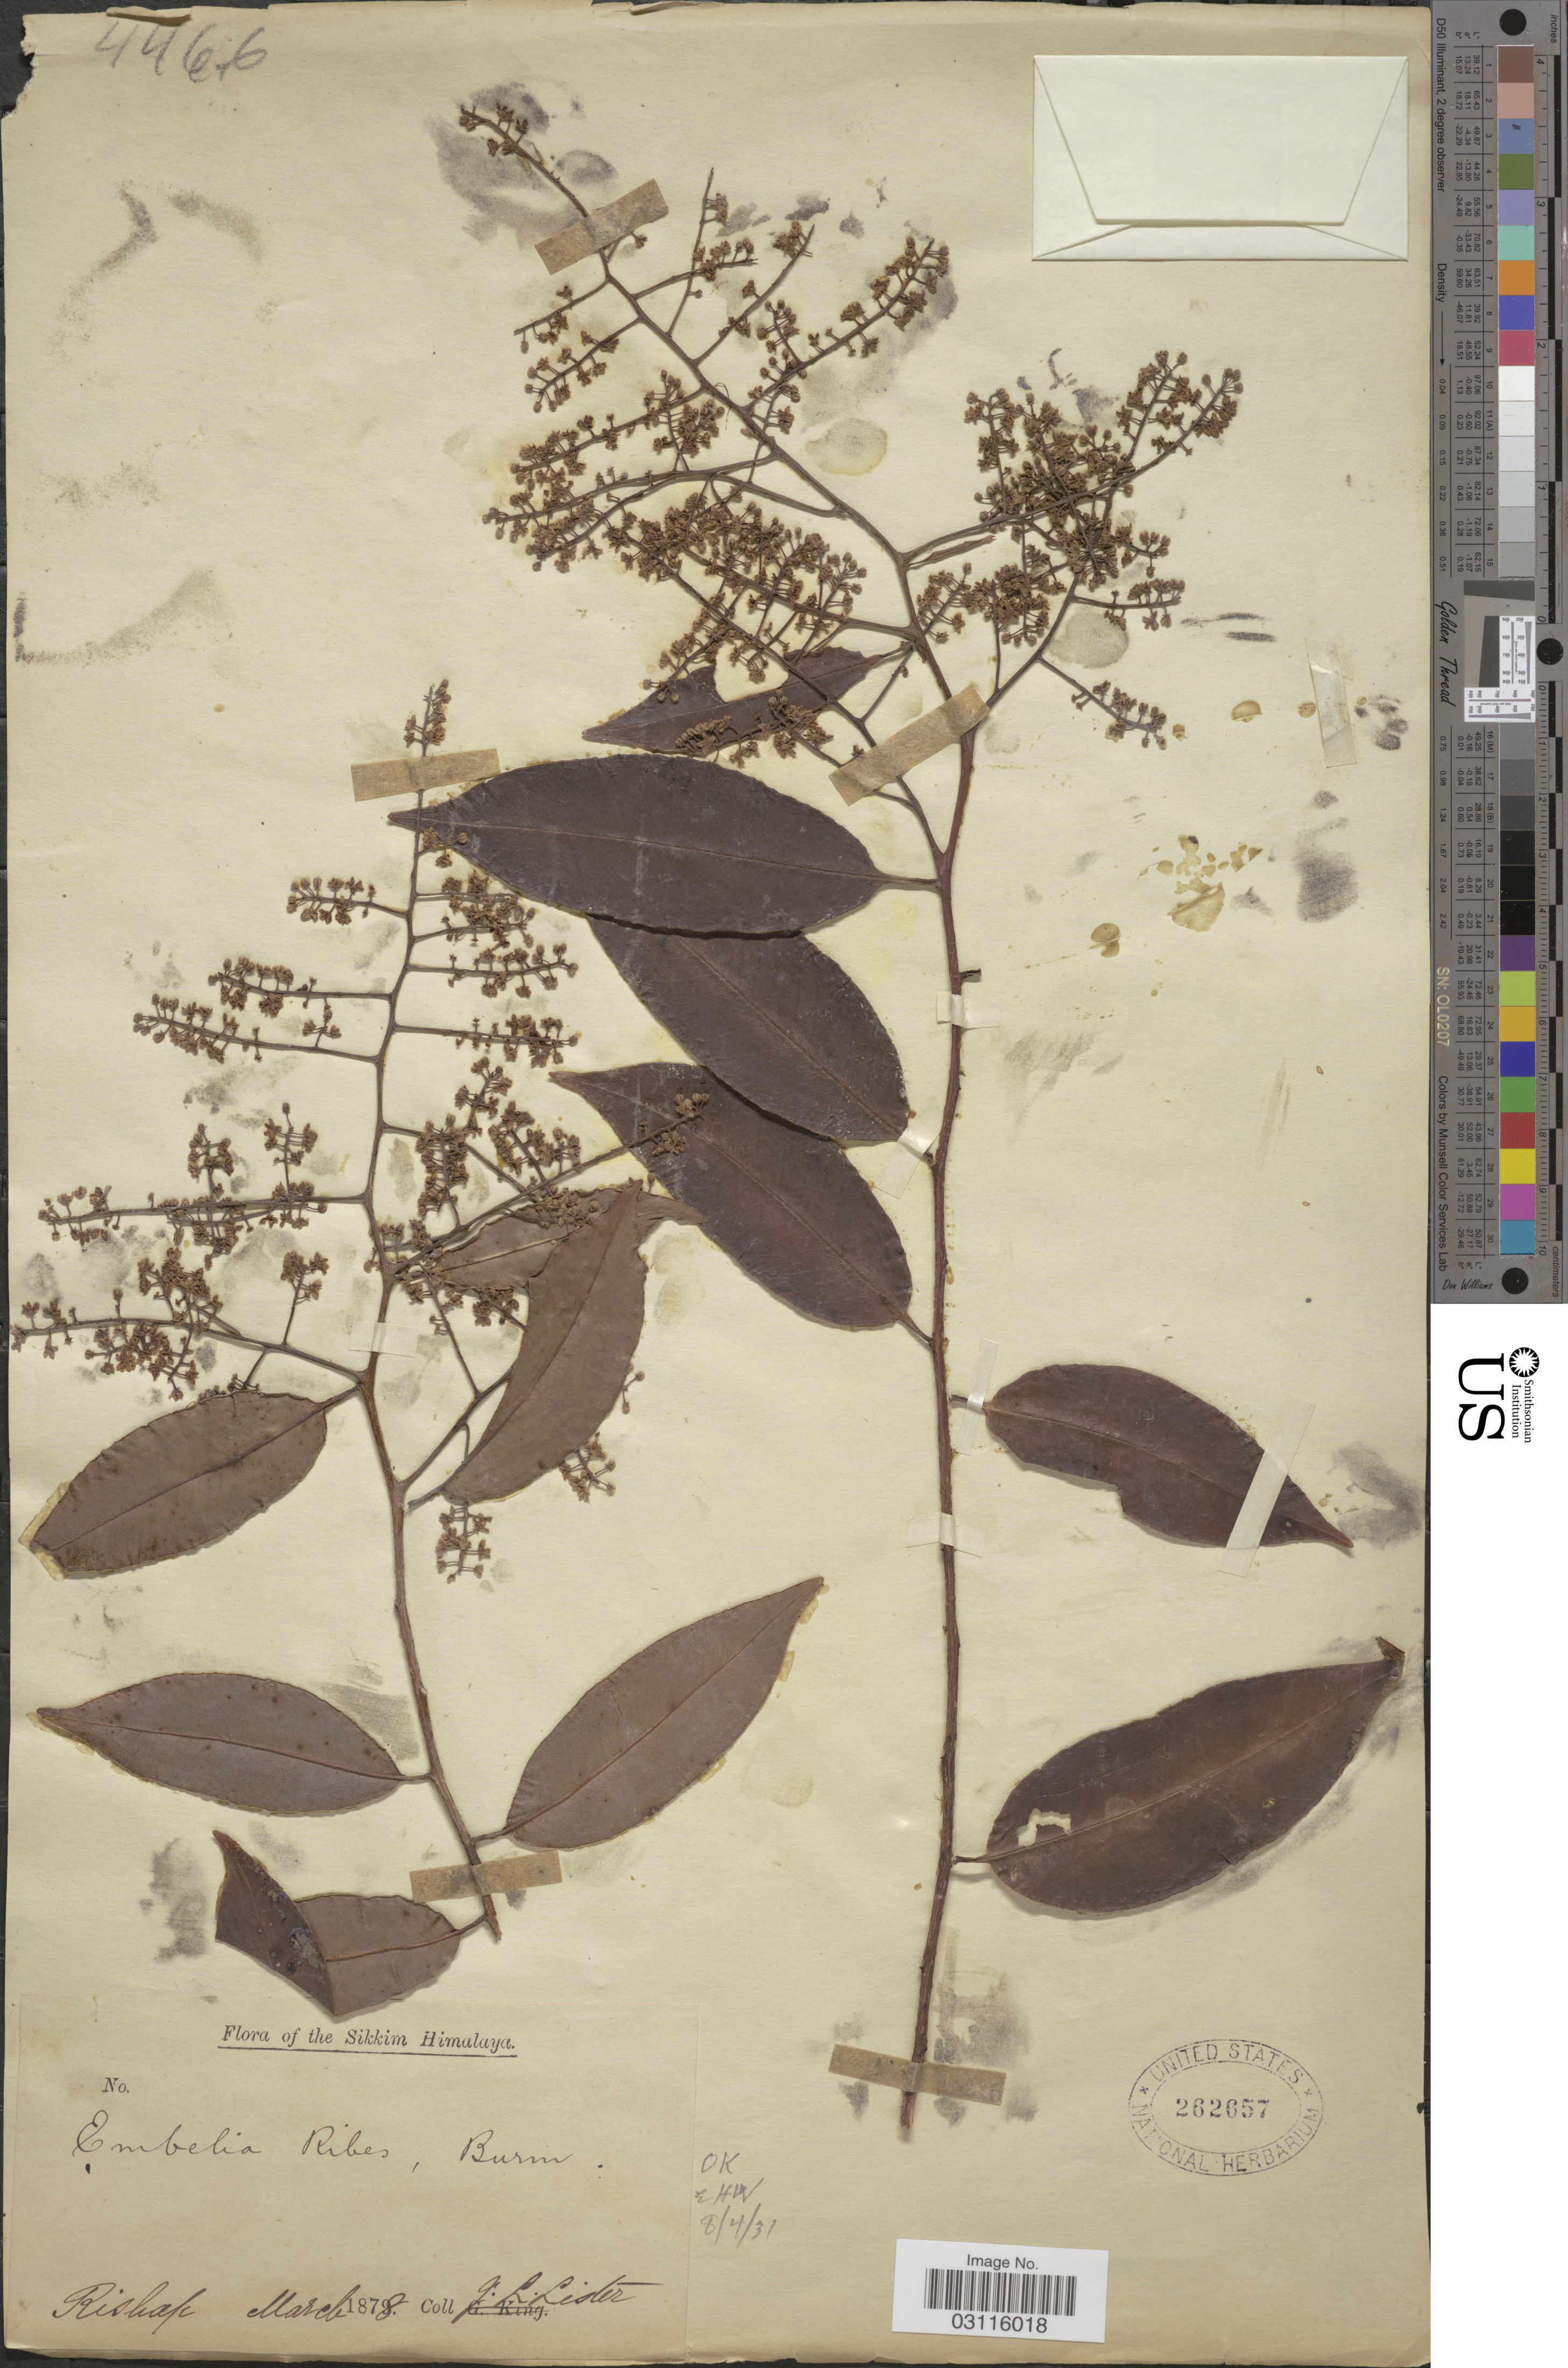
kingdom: Plantae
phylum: Tracheophyta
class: Magnoliopsida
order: Ericales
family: Primulaceae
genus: Embelia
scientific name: Embelia ribes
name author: Burm. f.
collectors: G. Leister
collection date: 1878-03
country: India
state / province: Sikkim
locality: Sikkim Himalaya. Rishap.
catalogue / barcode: US 262657